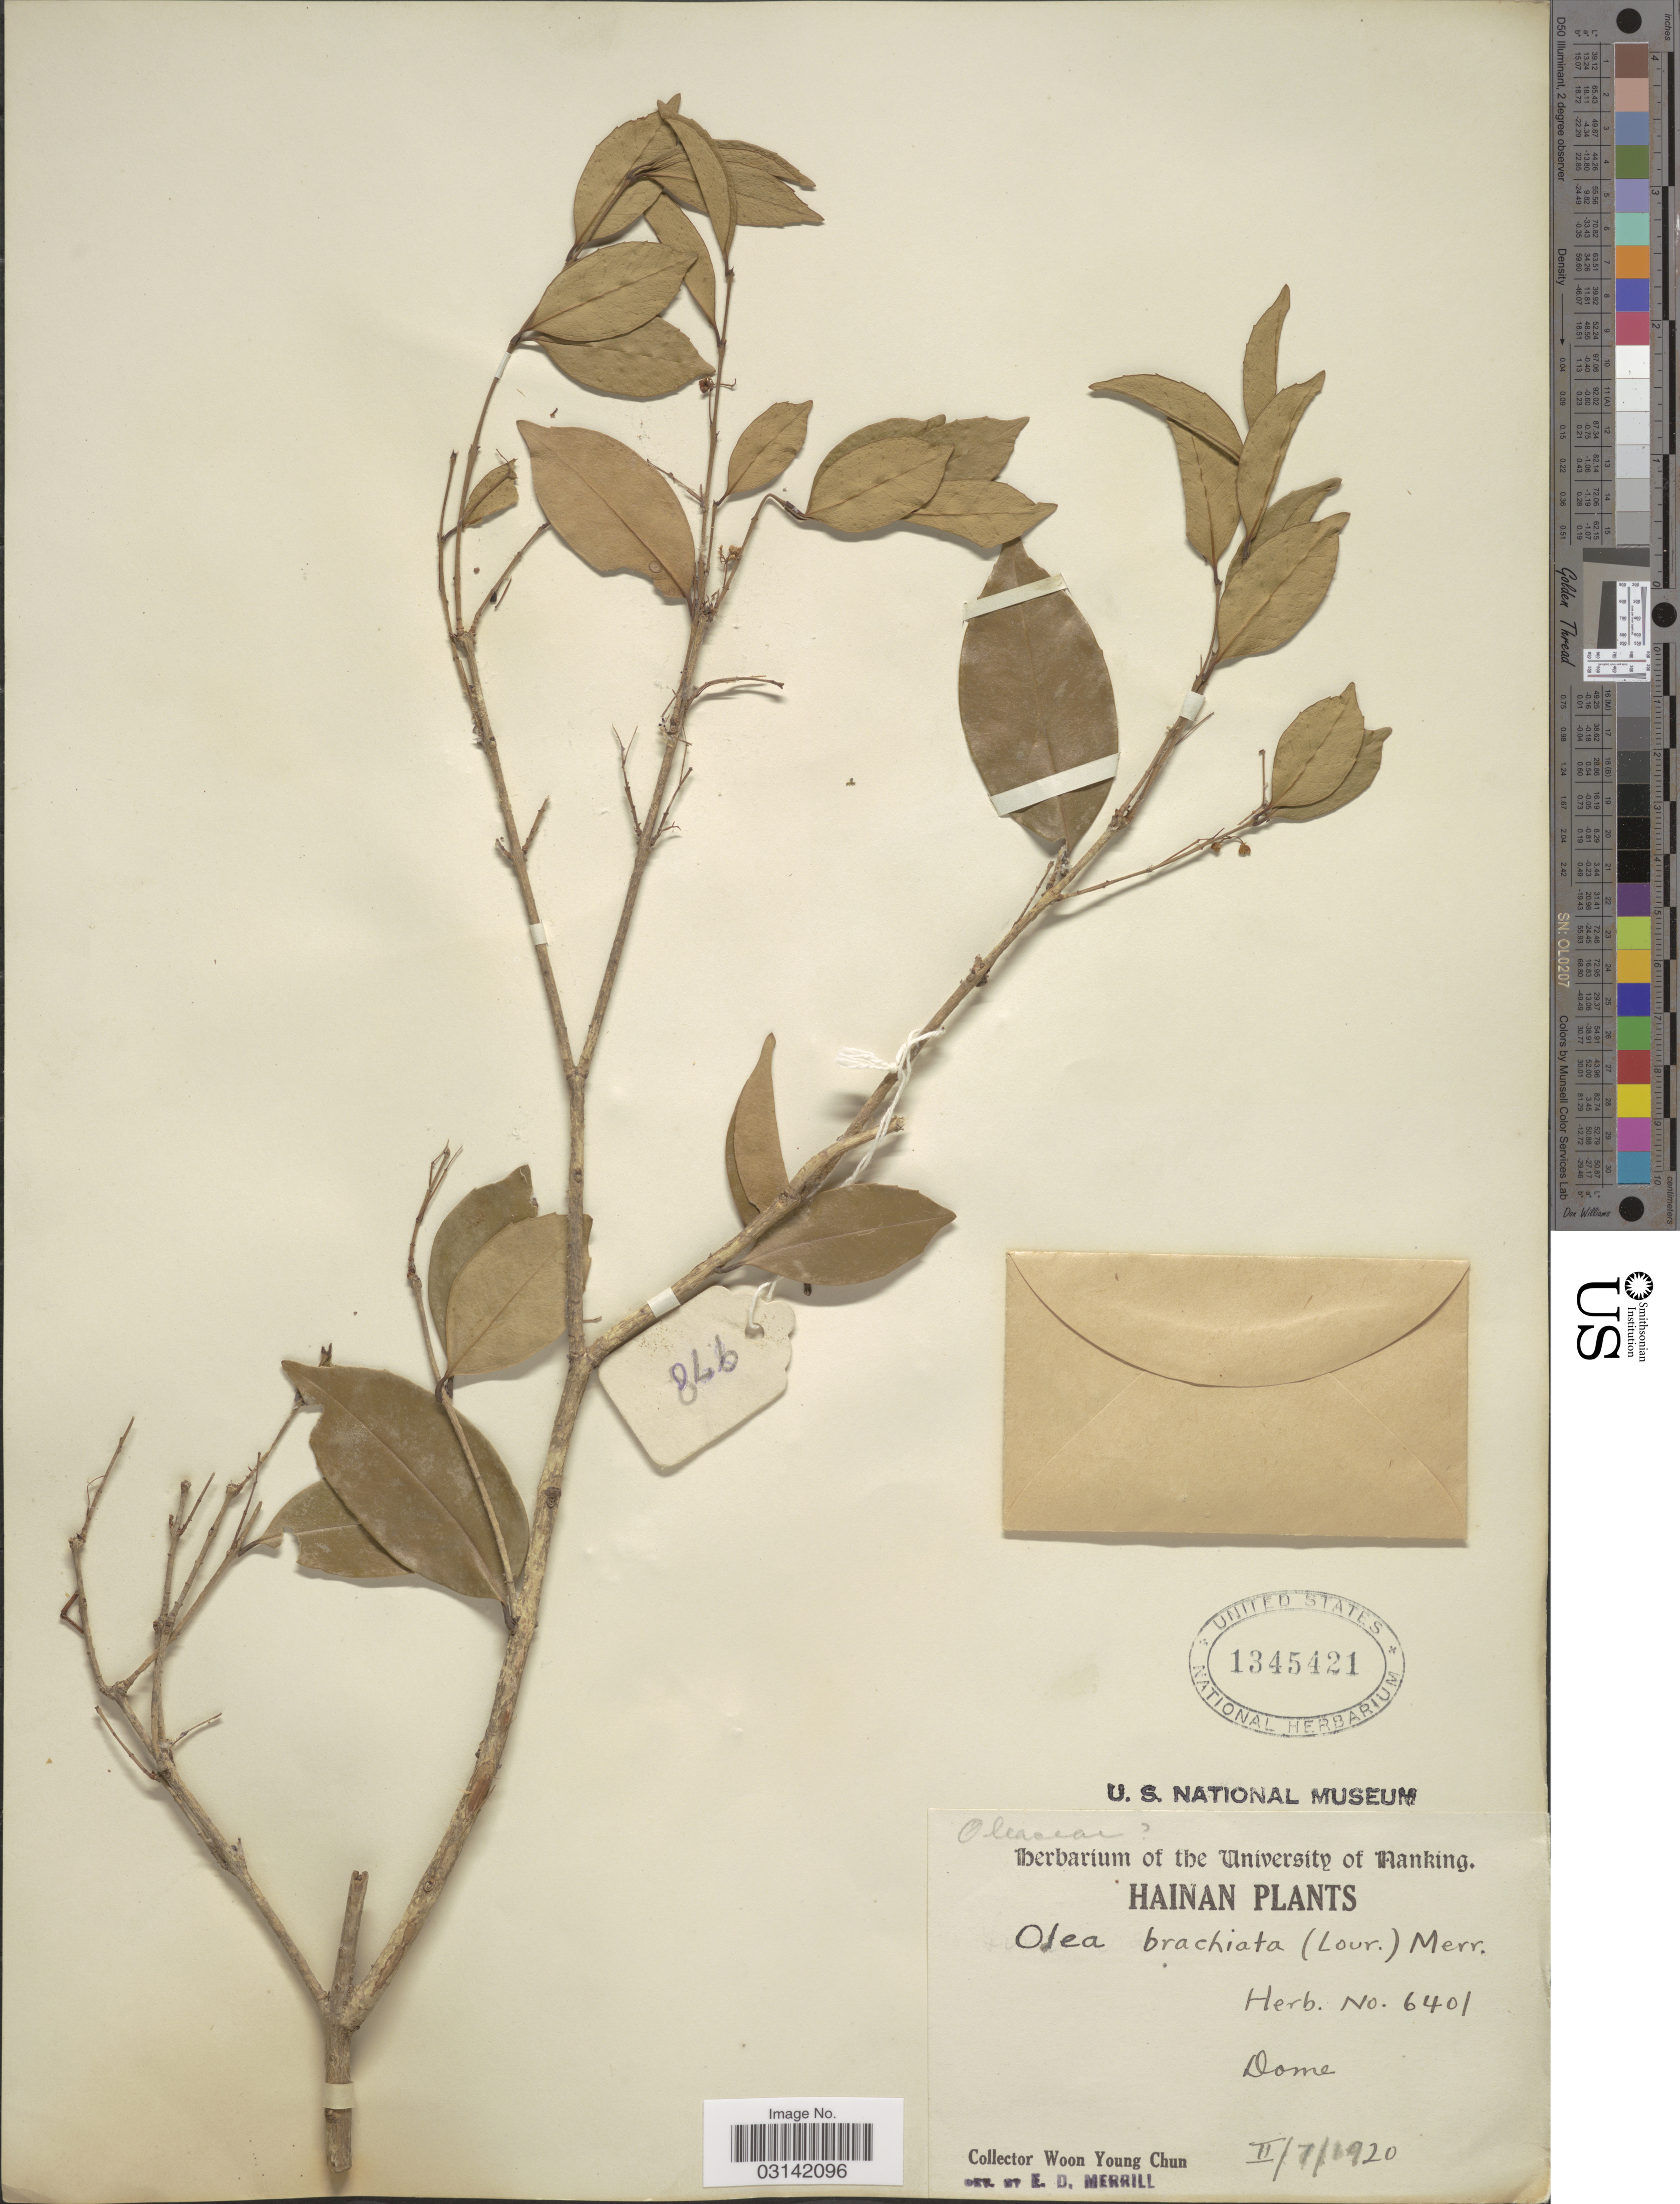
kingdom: Plantae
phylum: Tracheophyta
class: Magnoliopsida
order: Lamiales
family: Oleaceae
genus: Tetrapilus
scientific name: Tetrapilus brachiatus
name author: Lour.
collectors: W. Y. Chun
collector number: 6401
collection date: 1920-02-07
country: China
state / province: Hainan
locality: Dome.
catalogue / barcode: US 1345421